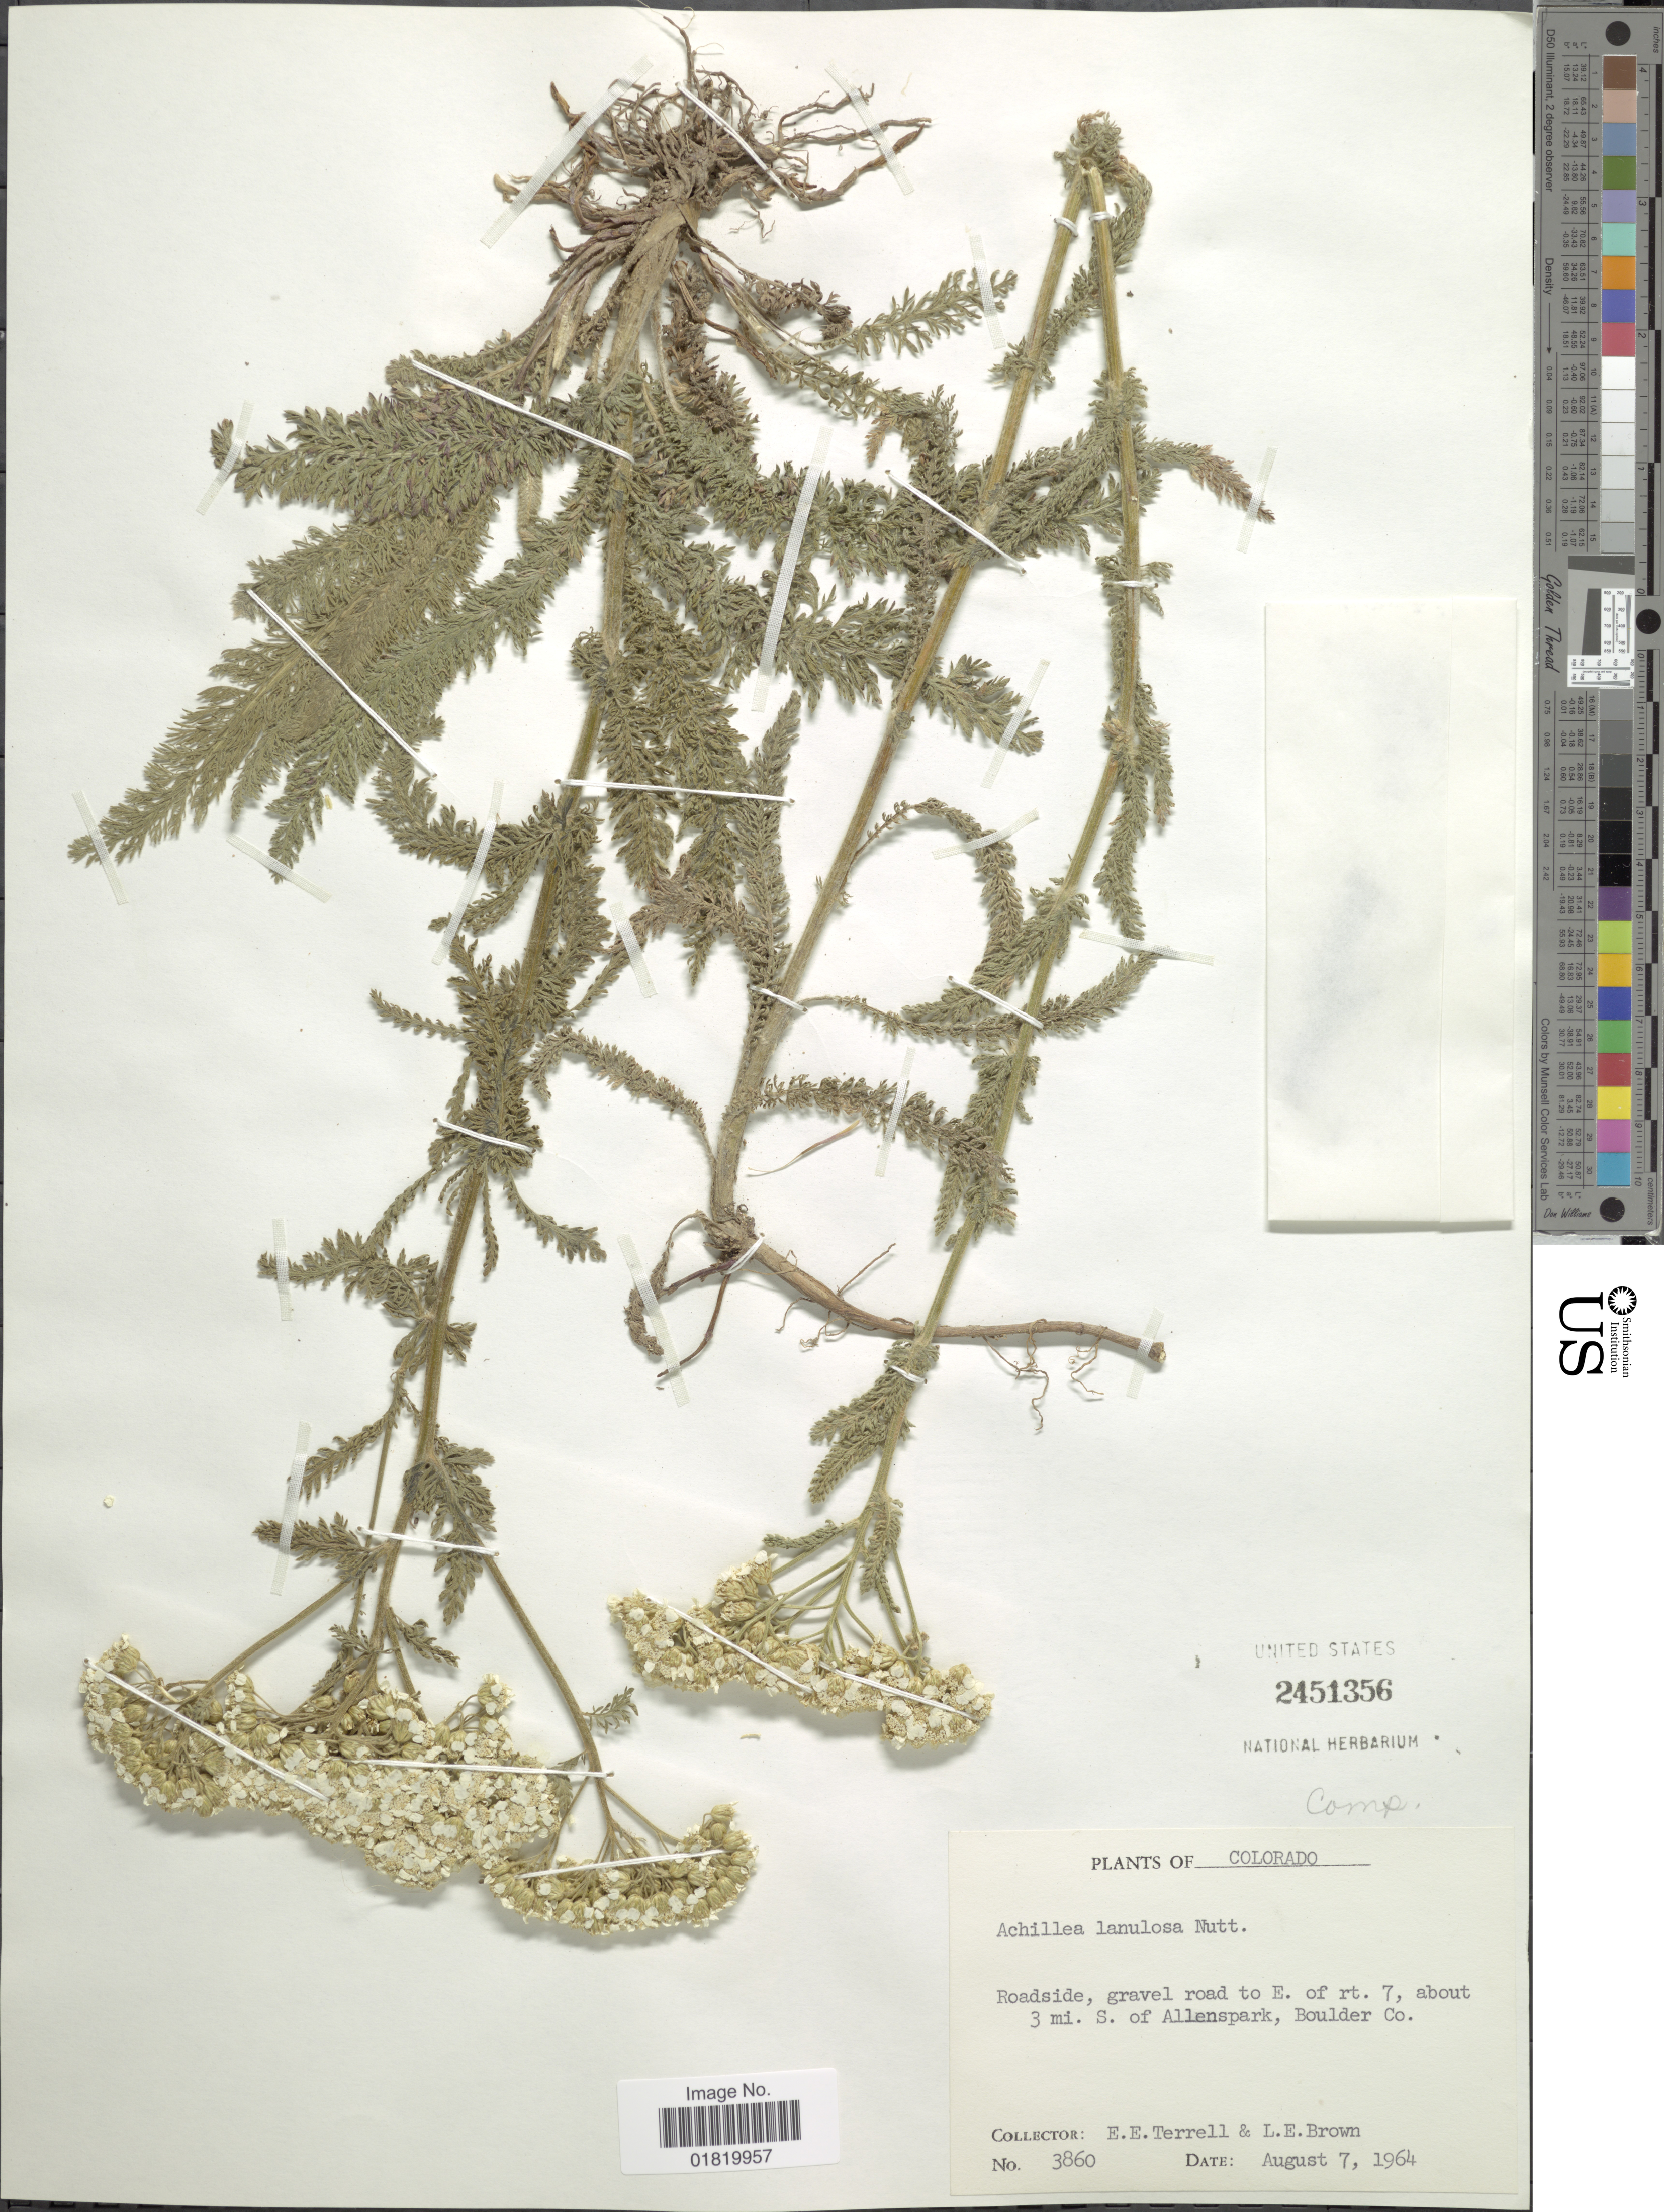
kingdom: Plantae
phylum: Tracheophyta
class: Magnoliopsida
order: Asterales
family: Asteraceae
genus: Achillea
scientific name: Achillea lanulosa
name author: Nutt.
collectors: E. E. Terrell & L. E. Brown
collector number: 3860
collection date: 1964-08-07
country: United States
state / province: Colorado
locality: Roadside, gravel road to E. of rt. 7, about 3 mi. S. of Allenspark, Boulder Co.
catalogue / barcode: US 2451356